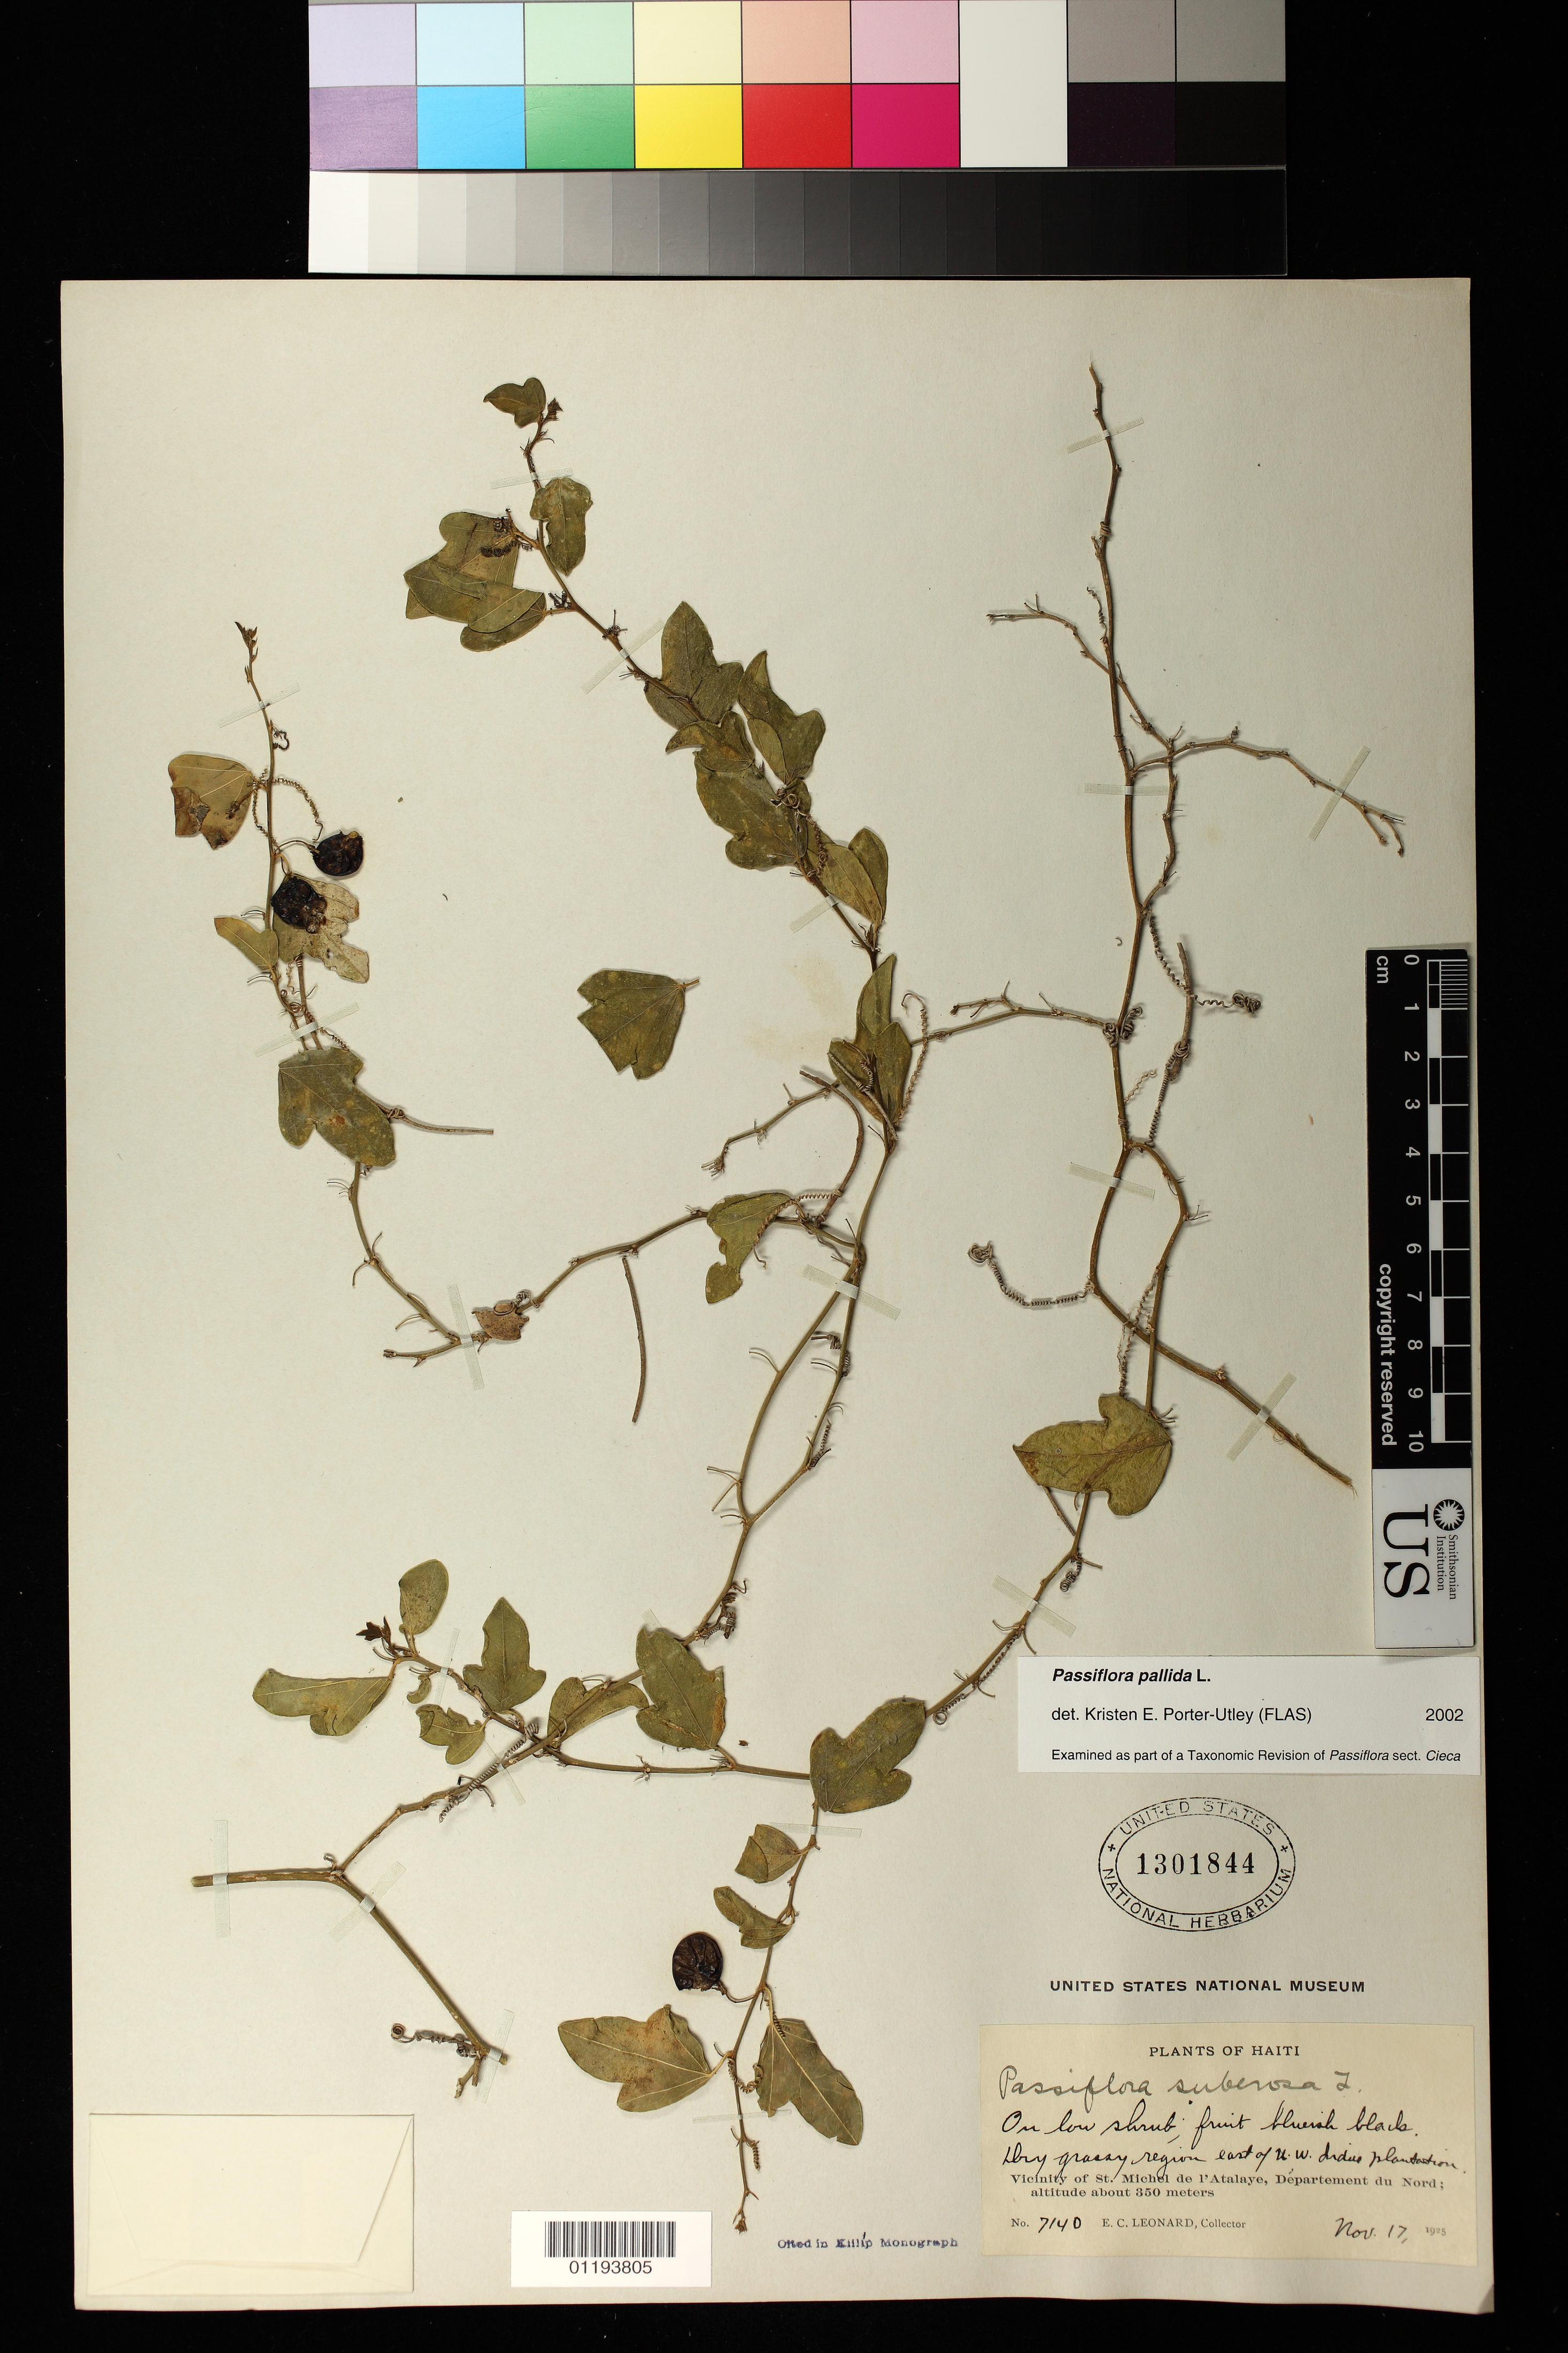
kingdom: Plantae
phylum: Tracheophyta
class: Magnoliopsida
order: Malpighiales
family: Passifloraceae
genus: Passiflora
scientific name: Passiflora pallida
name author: L.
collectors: E. C. Leonard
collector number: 7140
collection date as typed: Nov 17 1925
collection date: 1925-11-17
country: Haiti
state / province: Artibonite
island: Hispaniola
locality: Vicinity of St. Michel de l'Atalaye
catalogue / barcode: US 1301844